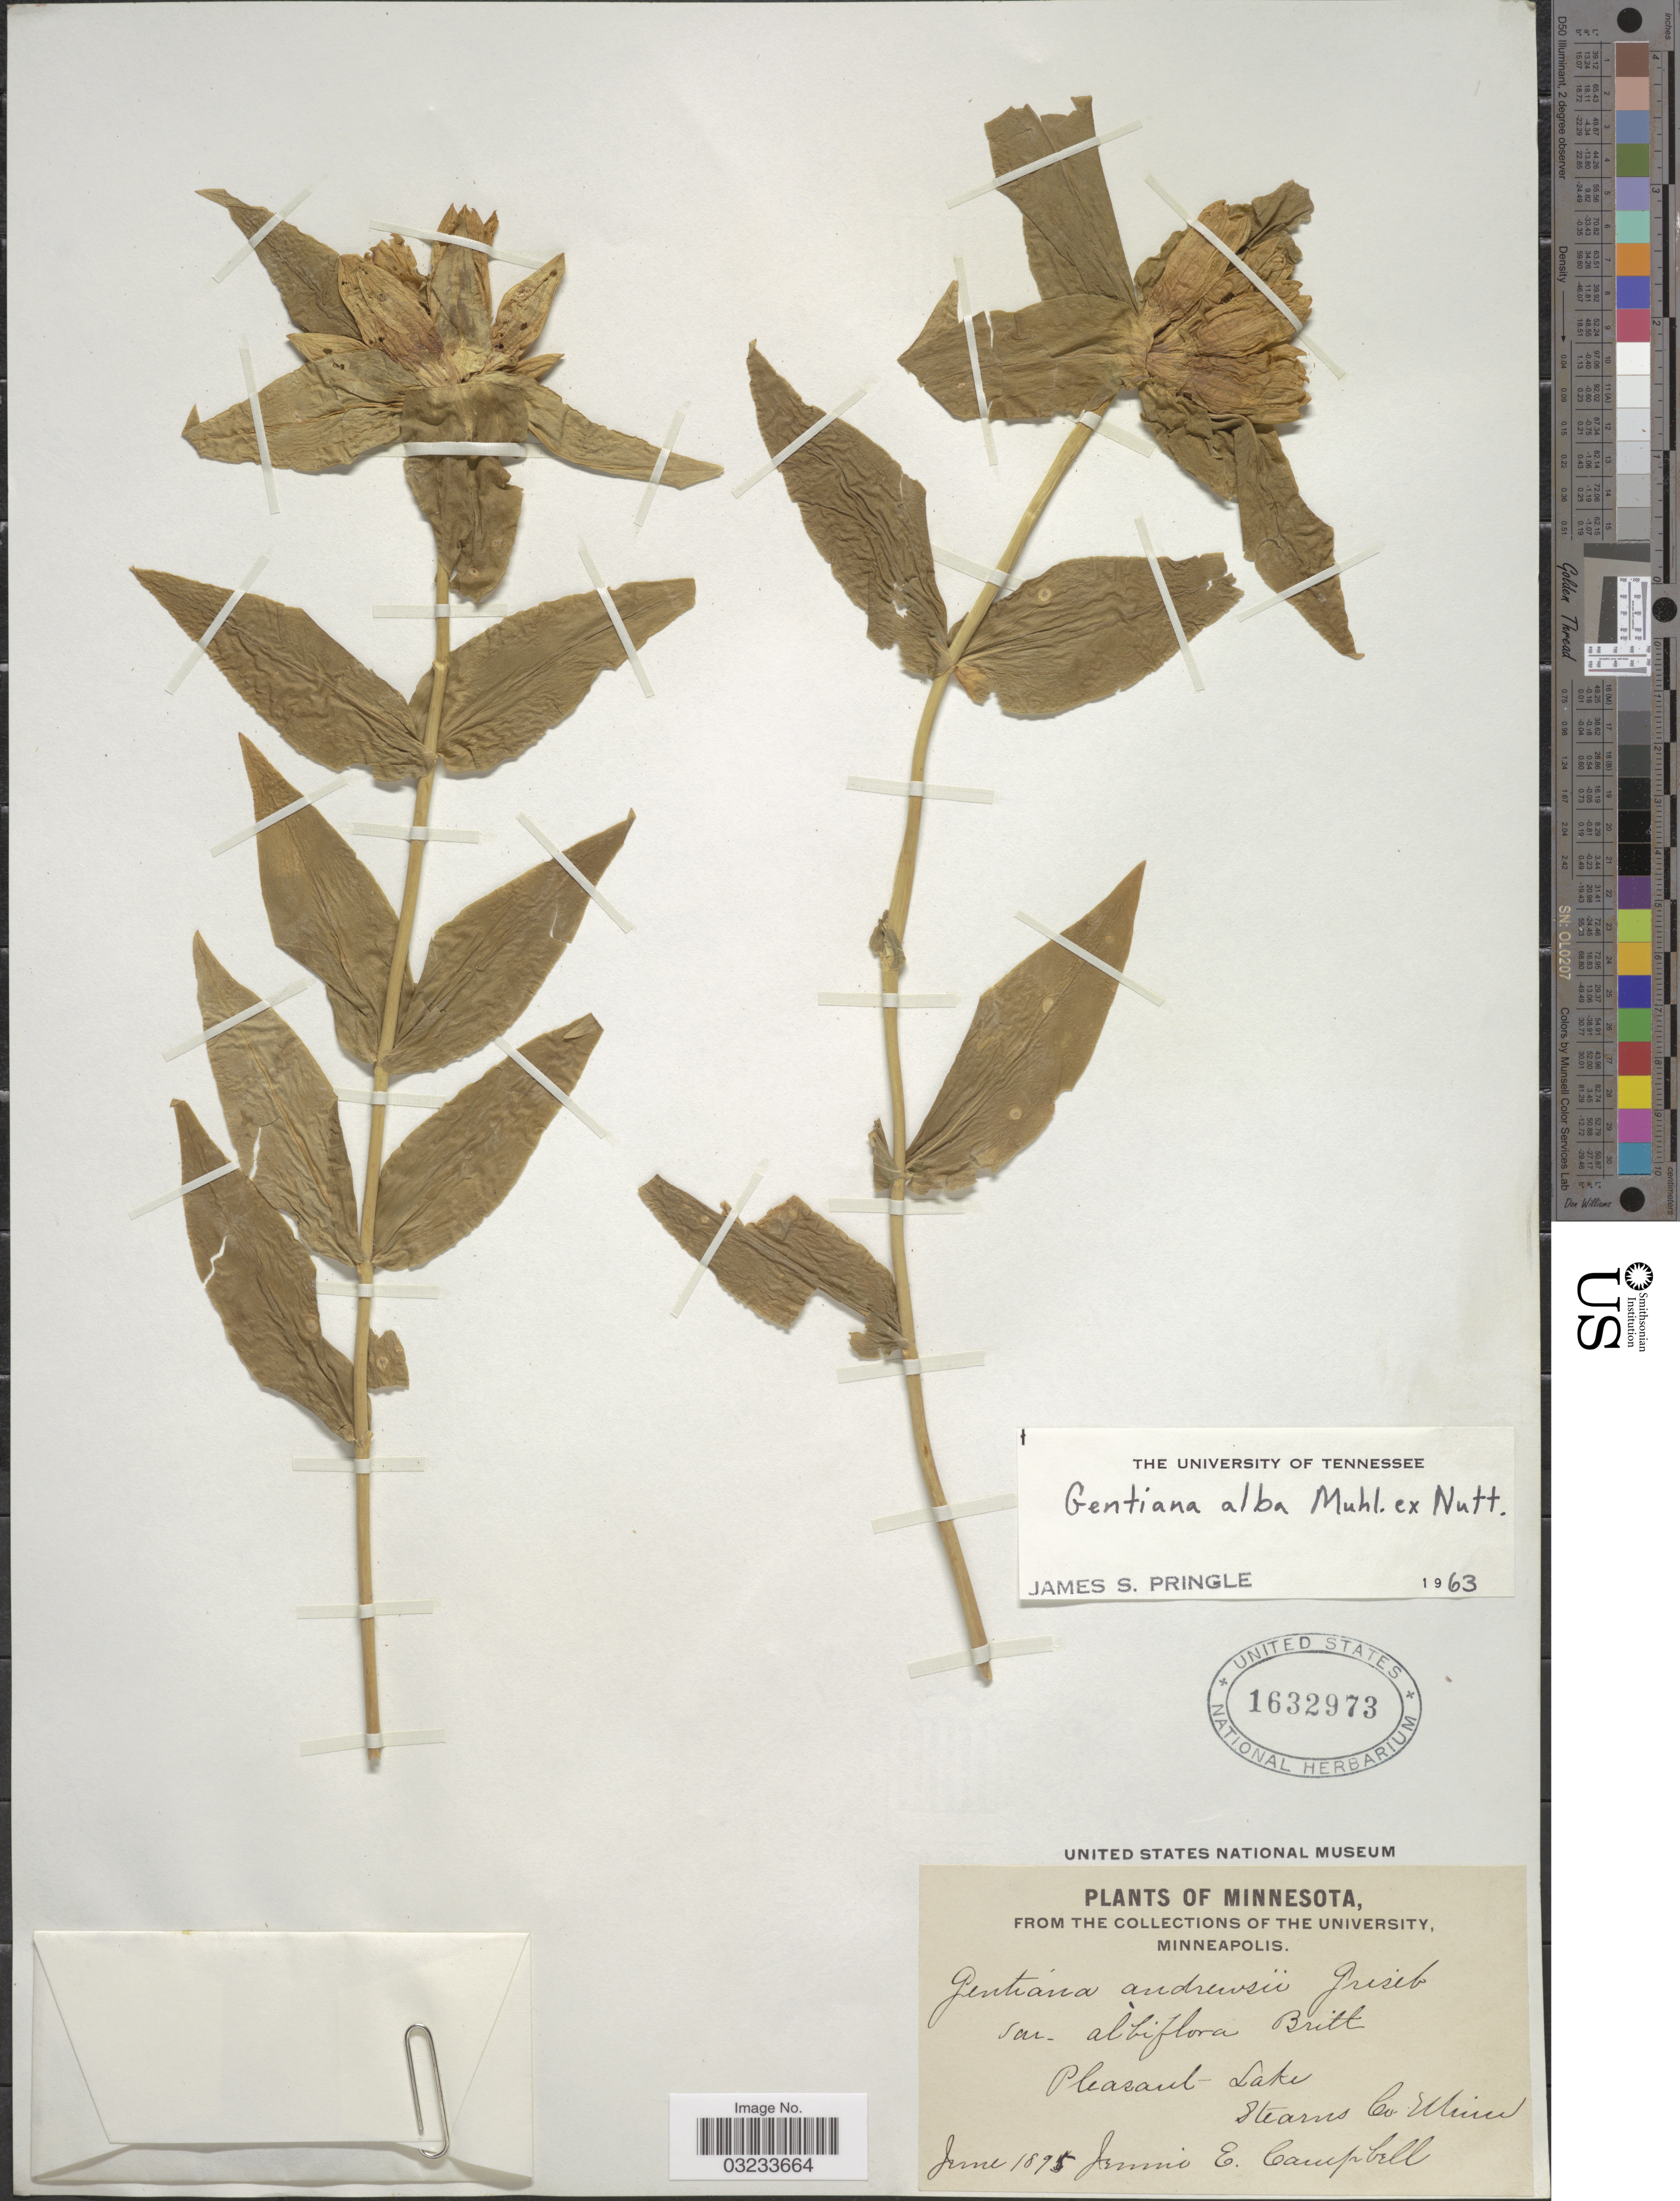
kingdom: Plantae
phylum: Tracheophyta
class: Magnoliopsida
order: Gentianales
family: Gentianaceae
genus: Gentiana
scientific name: Gentiana alba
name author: Muhl. ex J. McNab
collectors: J. E. Campbell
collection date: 1895-06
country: United States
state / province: Minnesota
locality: Pleasant-Lake Stearns Co.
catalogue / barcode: US 1632973